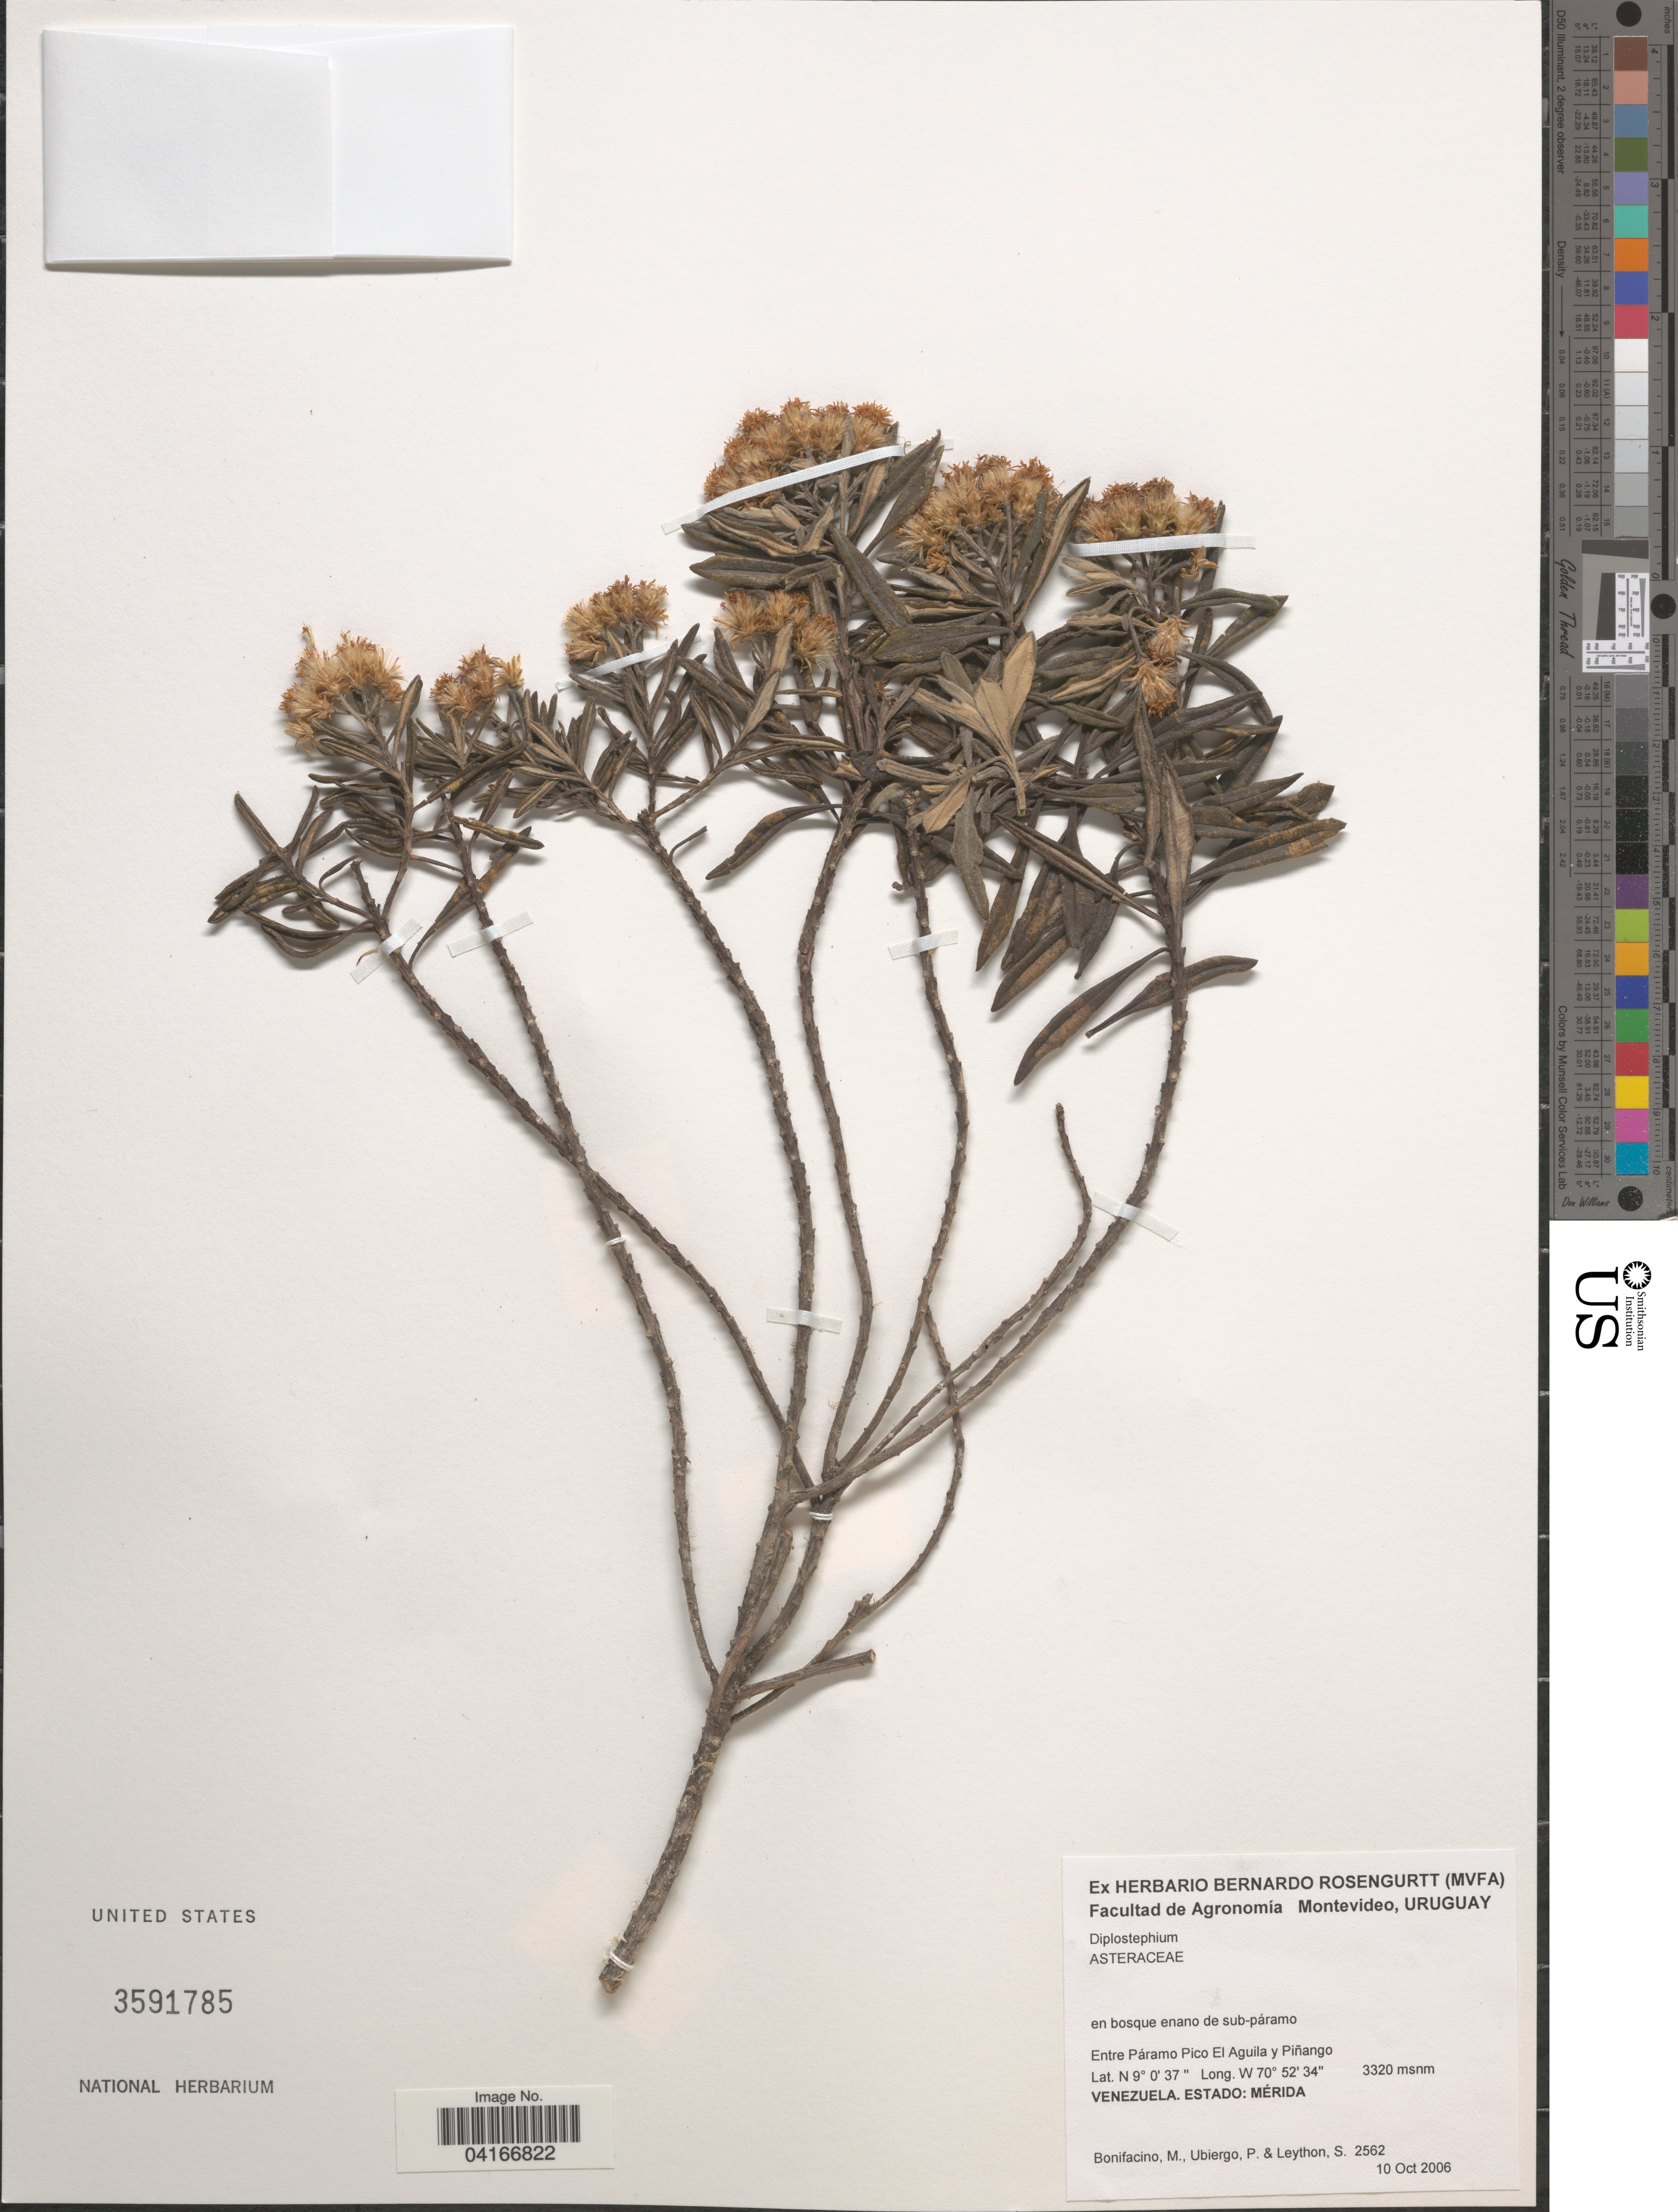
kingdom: Plantae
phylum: Tracheophyta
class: Magnoliopsida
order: Asterales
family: Asteraceae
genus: Diplostephium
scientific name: Diplostephium sp.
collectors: M. Bonifacino, P. Ubiergo & S. Leython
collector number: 2562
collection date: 2006-10-10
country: Venezuela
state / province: Merida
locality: Entre Páramo Pico El Aguila y Piñango.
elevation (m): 3320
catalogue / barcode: US 3591785